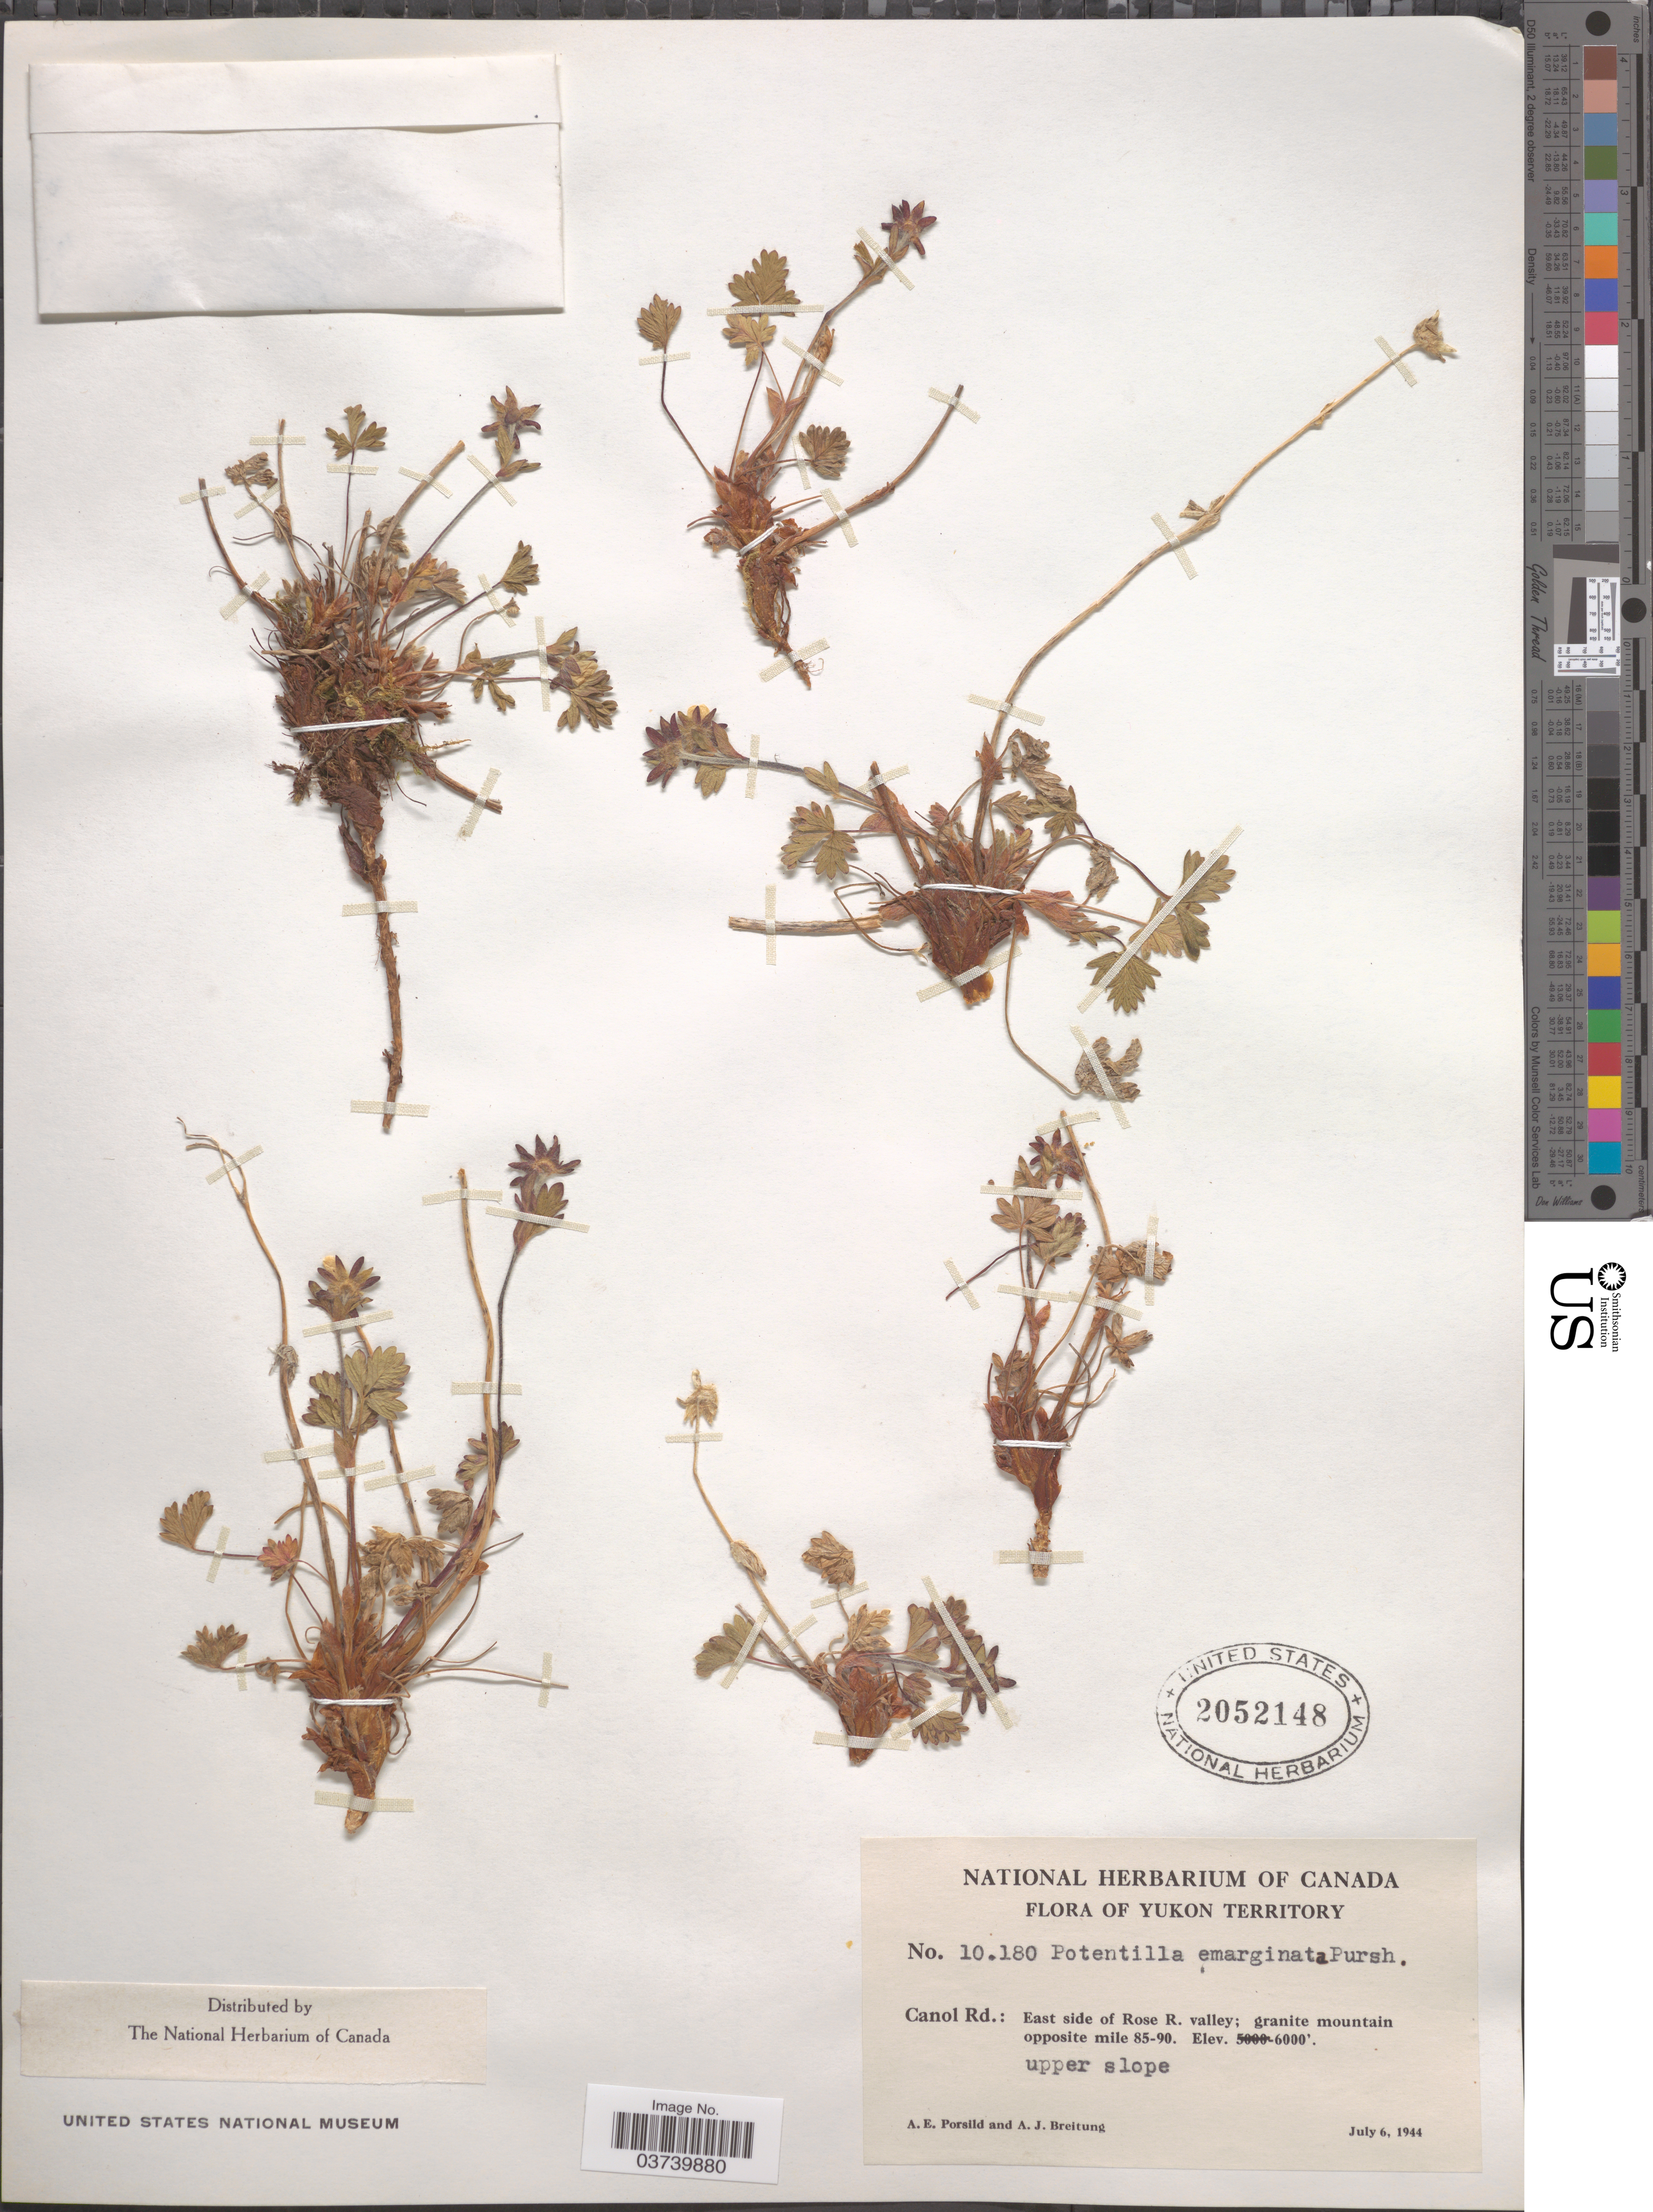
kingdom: Plantae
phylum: Tracheophyta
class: Magnoliopsida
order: Rosales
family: Rosaceae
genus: Potentilla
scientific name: Potentilla hyparctica subsp. hyparctica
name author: Malte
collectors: A. E. Porsild & A. Breitung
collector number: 10180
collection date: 1944-07-06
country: Canada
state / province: Yukon Territory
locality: Canol Rd.: East side of Rose R. valley: granite mountain opposite mile 85-90.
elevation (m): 1829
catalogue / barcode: US 2052148